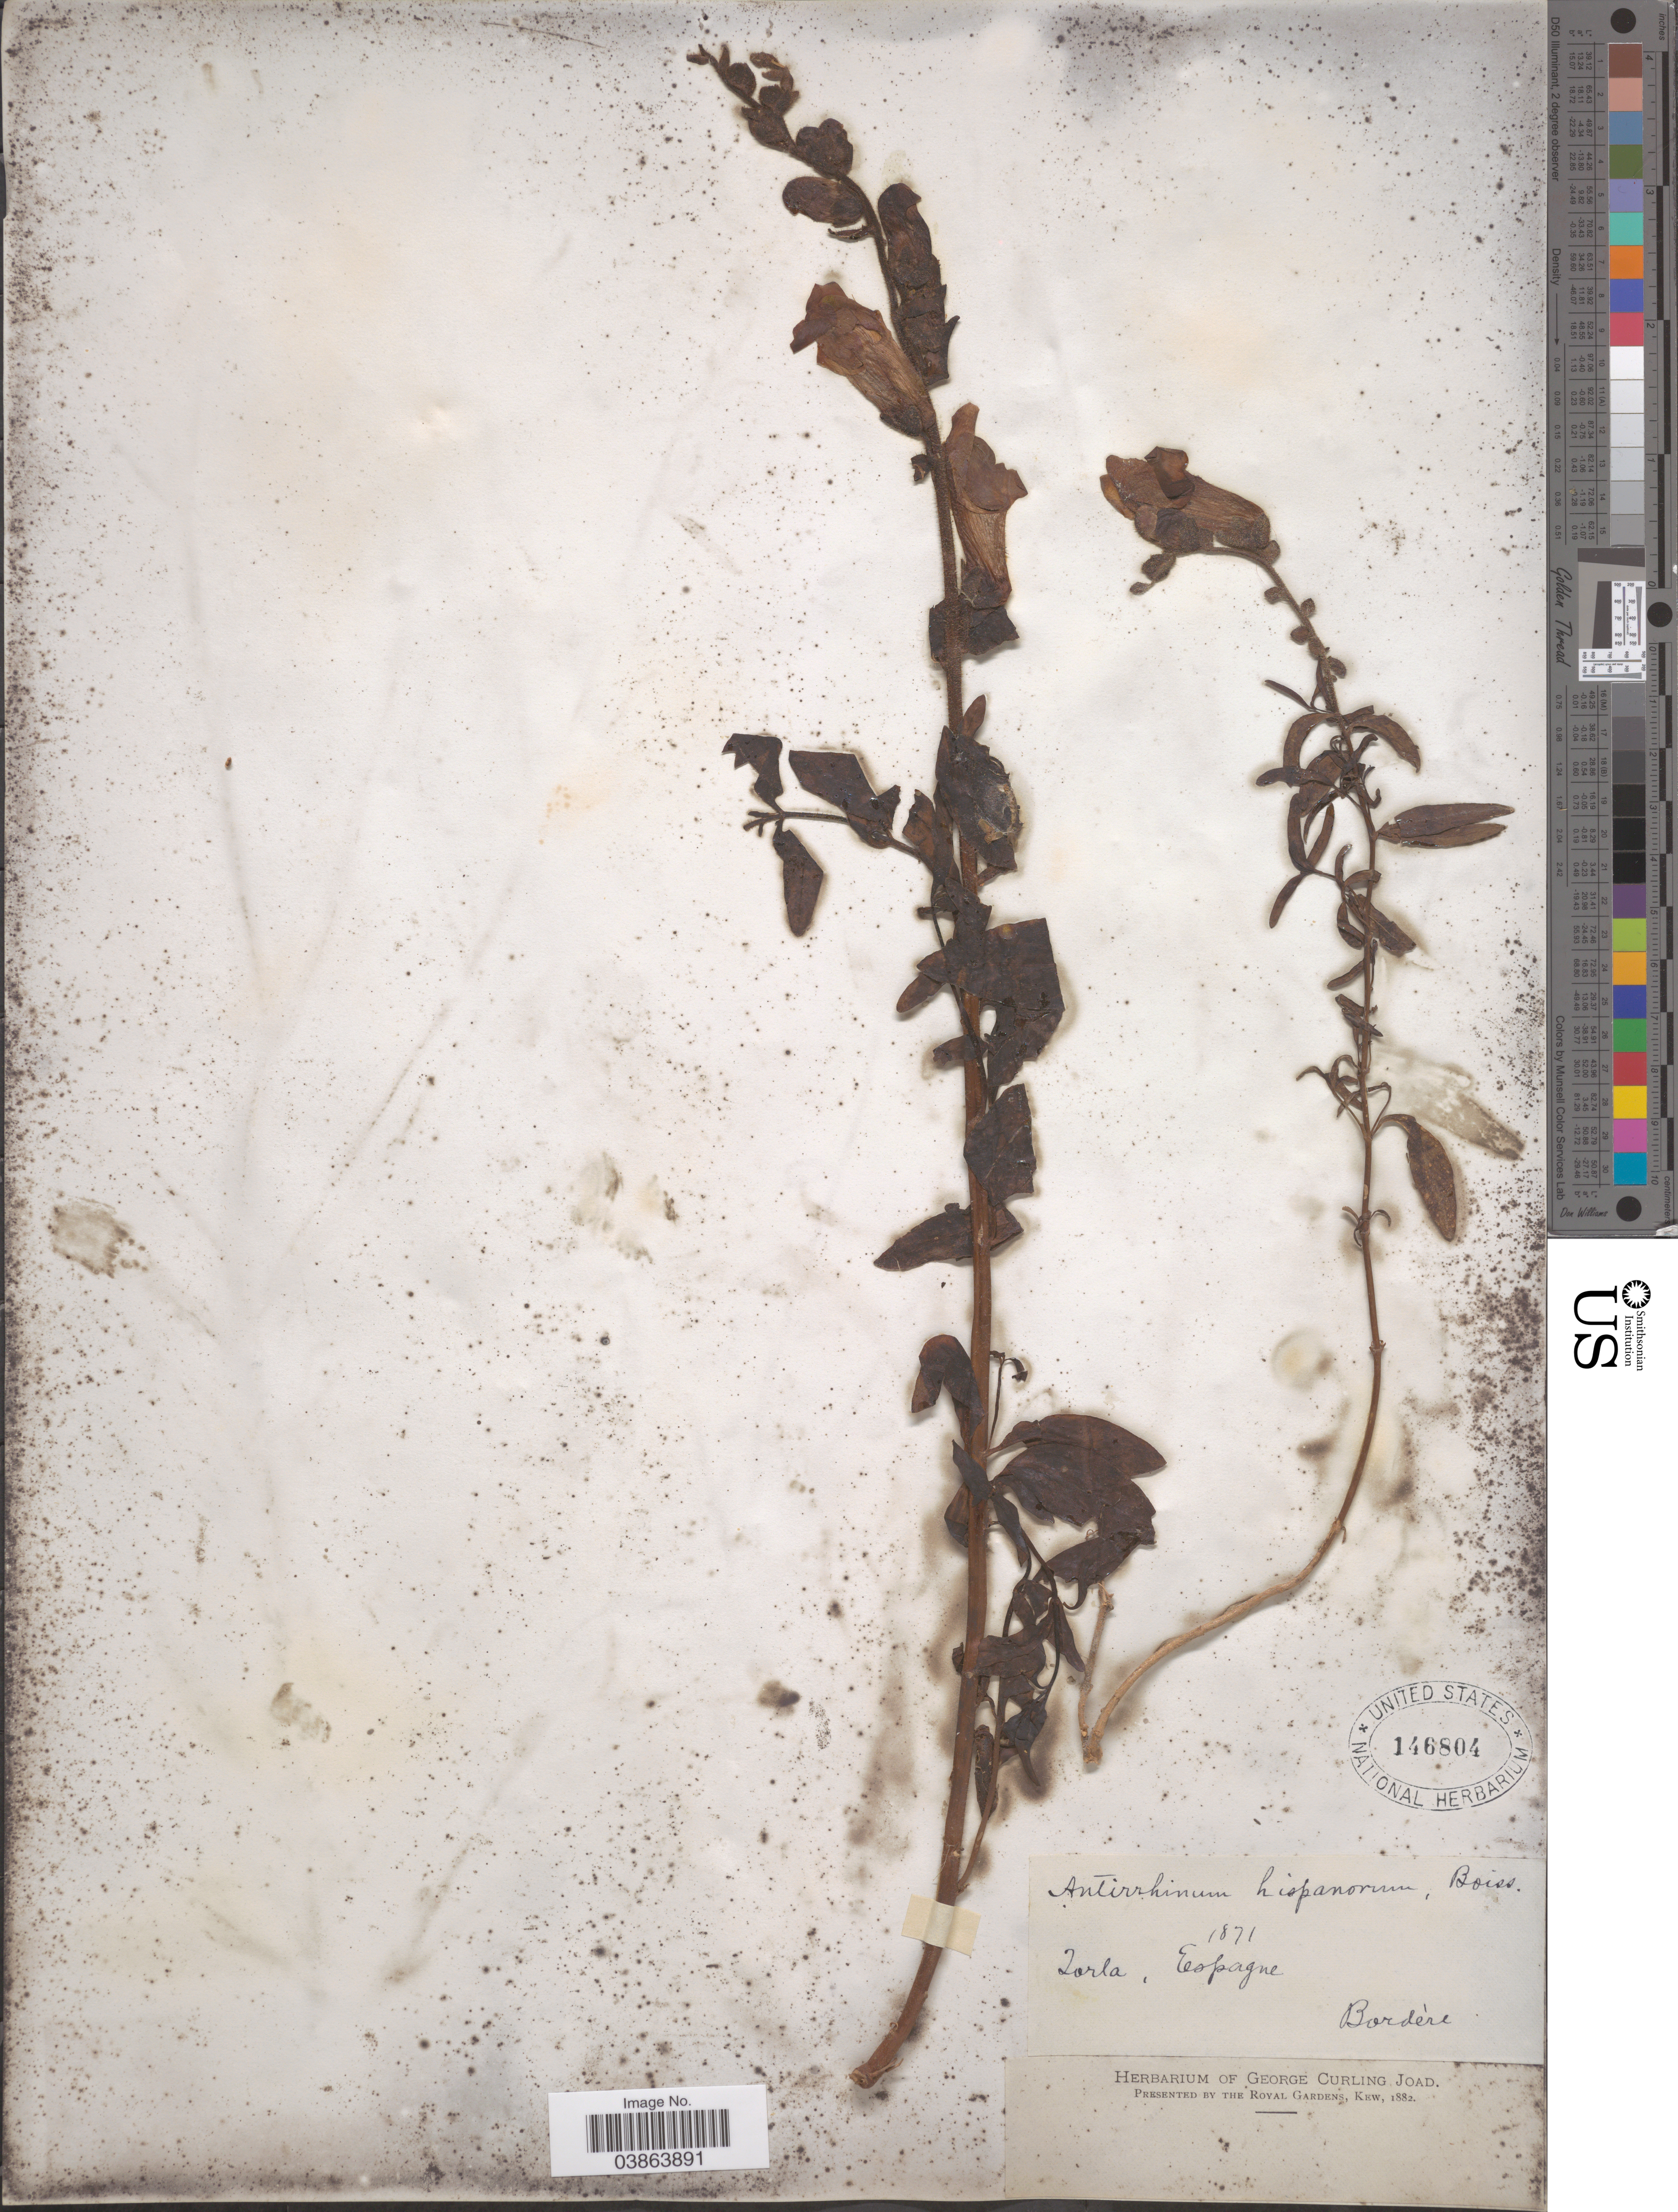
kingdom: Plantae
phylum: Tracheophyta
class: Magnoliopsida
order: Lamiales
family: Plantaginaceae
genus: Antirrhinum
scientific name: Antirrhinum hispanicum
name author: Chav.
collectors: -. Bordère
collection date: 1871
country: Spain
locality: Torla, Espagne.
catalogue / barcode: US 146804